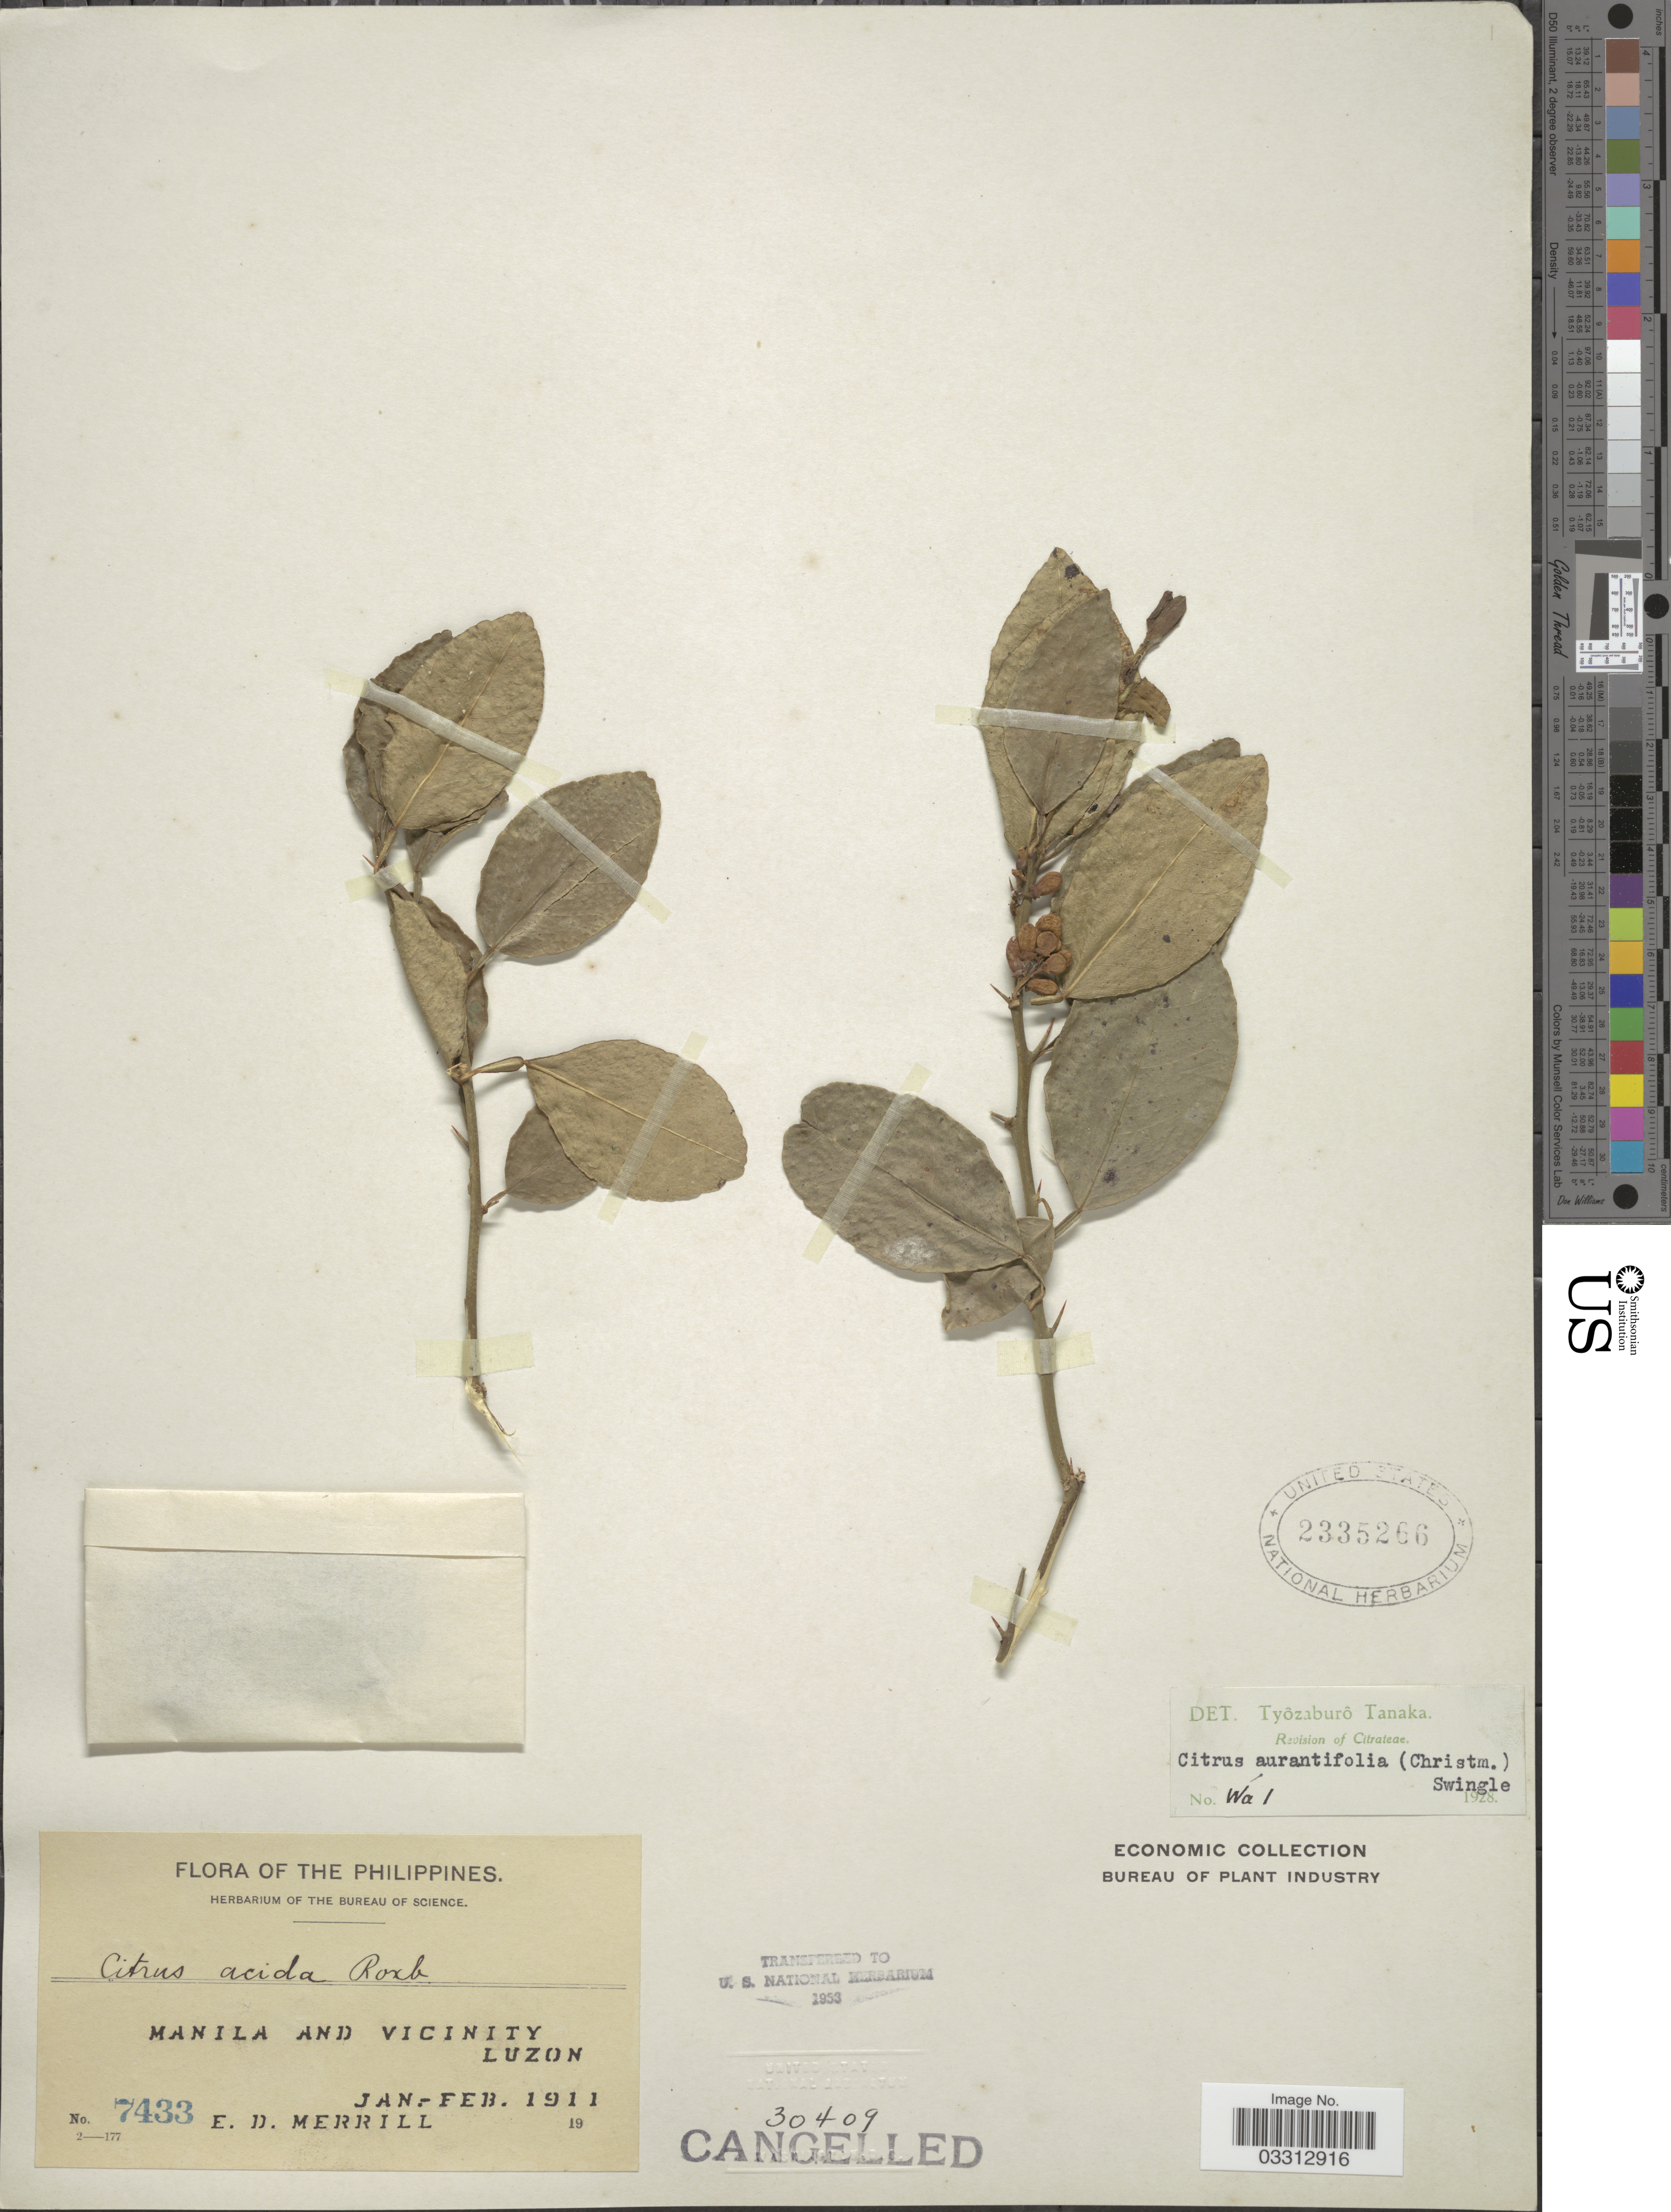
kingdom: Plantae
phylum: Tracheophyta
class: Magnoliopsida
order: Sapindales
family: Rutaceae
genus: Citrus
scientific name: Citrus x aurantifolia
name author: (Christm.) Swingle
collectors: E. D. Merrill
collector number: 7433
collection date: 1911-01/1911-02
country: Philippines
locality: Manila and vicinity. Luzon.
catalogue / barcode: US 2335266